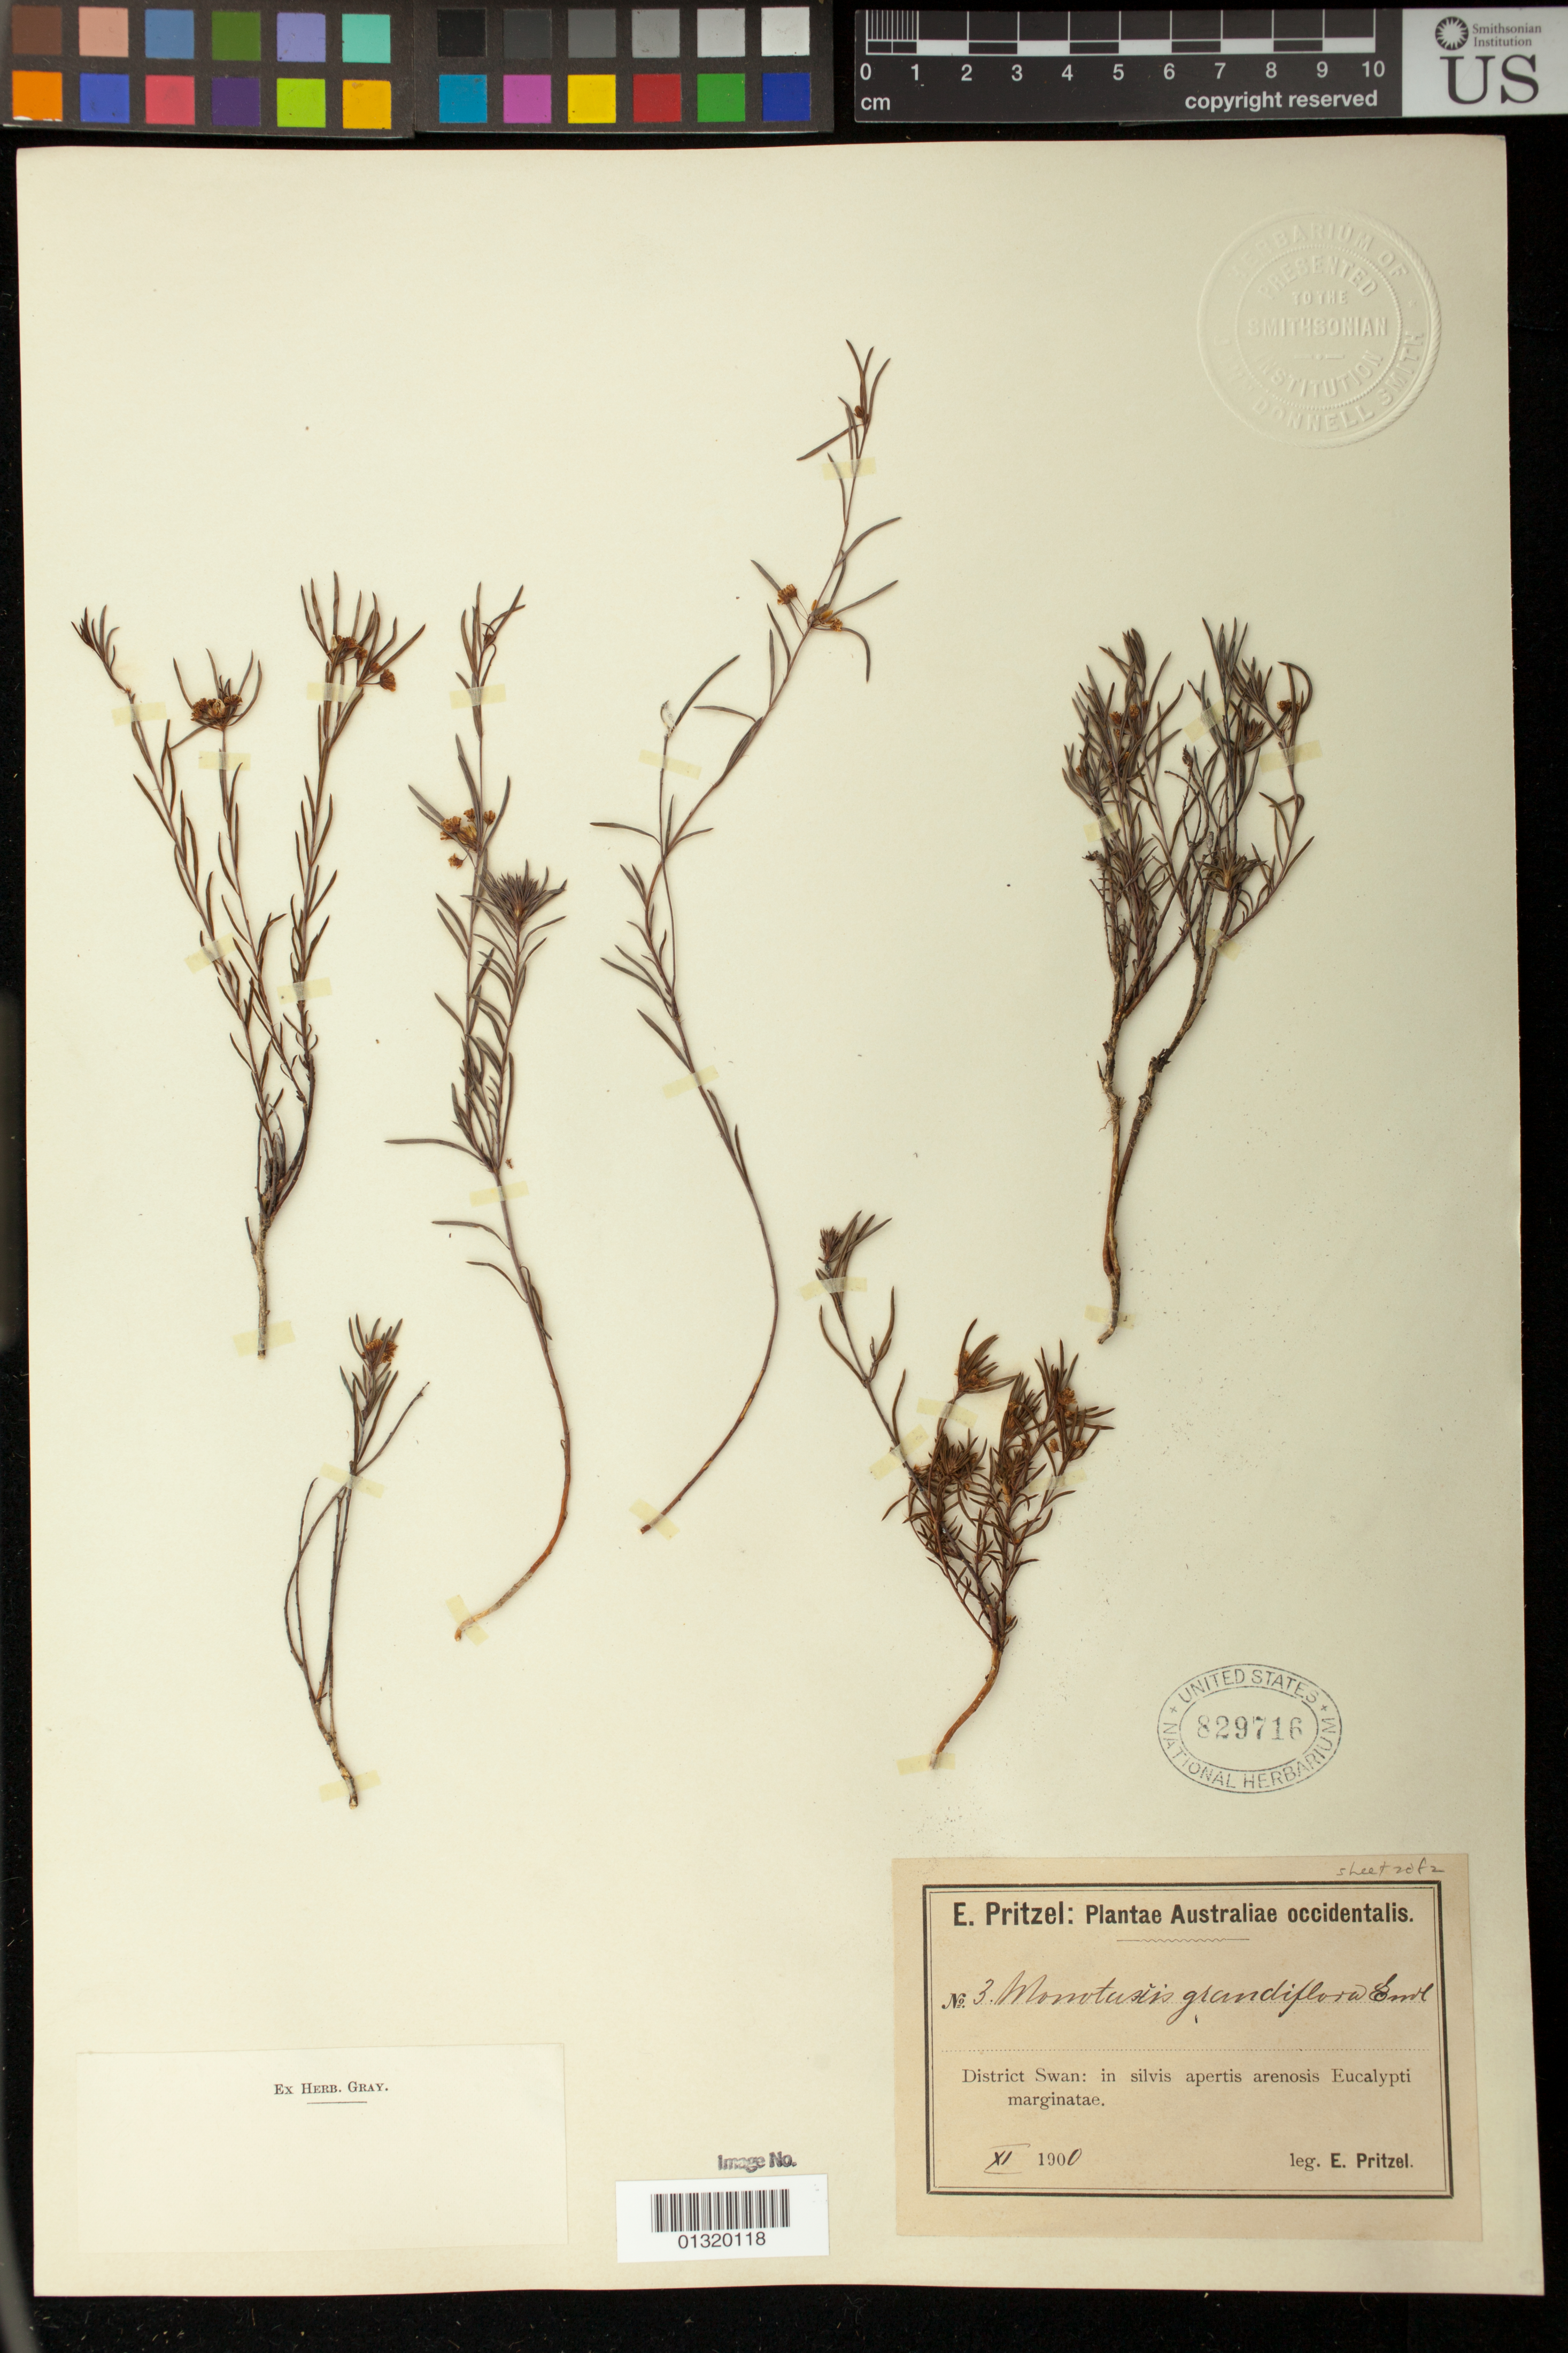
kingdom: Plantae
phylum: Tracheophyta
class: Magnoliopsida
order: Malpighiales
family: Euphorbiaceae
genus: Monotaxis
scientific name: Monotaxis grandiflora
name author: Endl.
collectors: E. G. Pritzel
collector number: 3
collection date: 1900-11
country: Australia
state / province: Western Australia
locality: District Swan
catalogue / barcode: US 829716